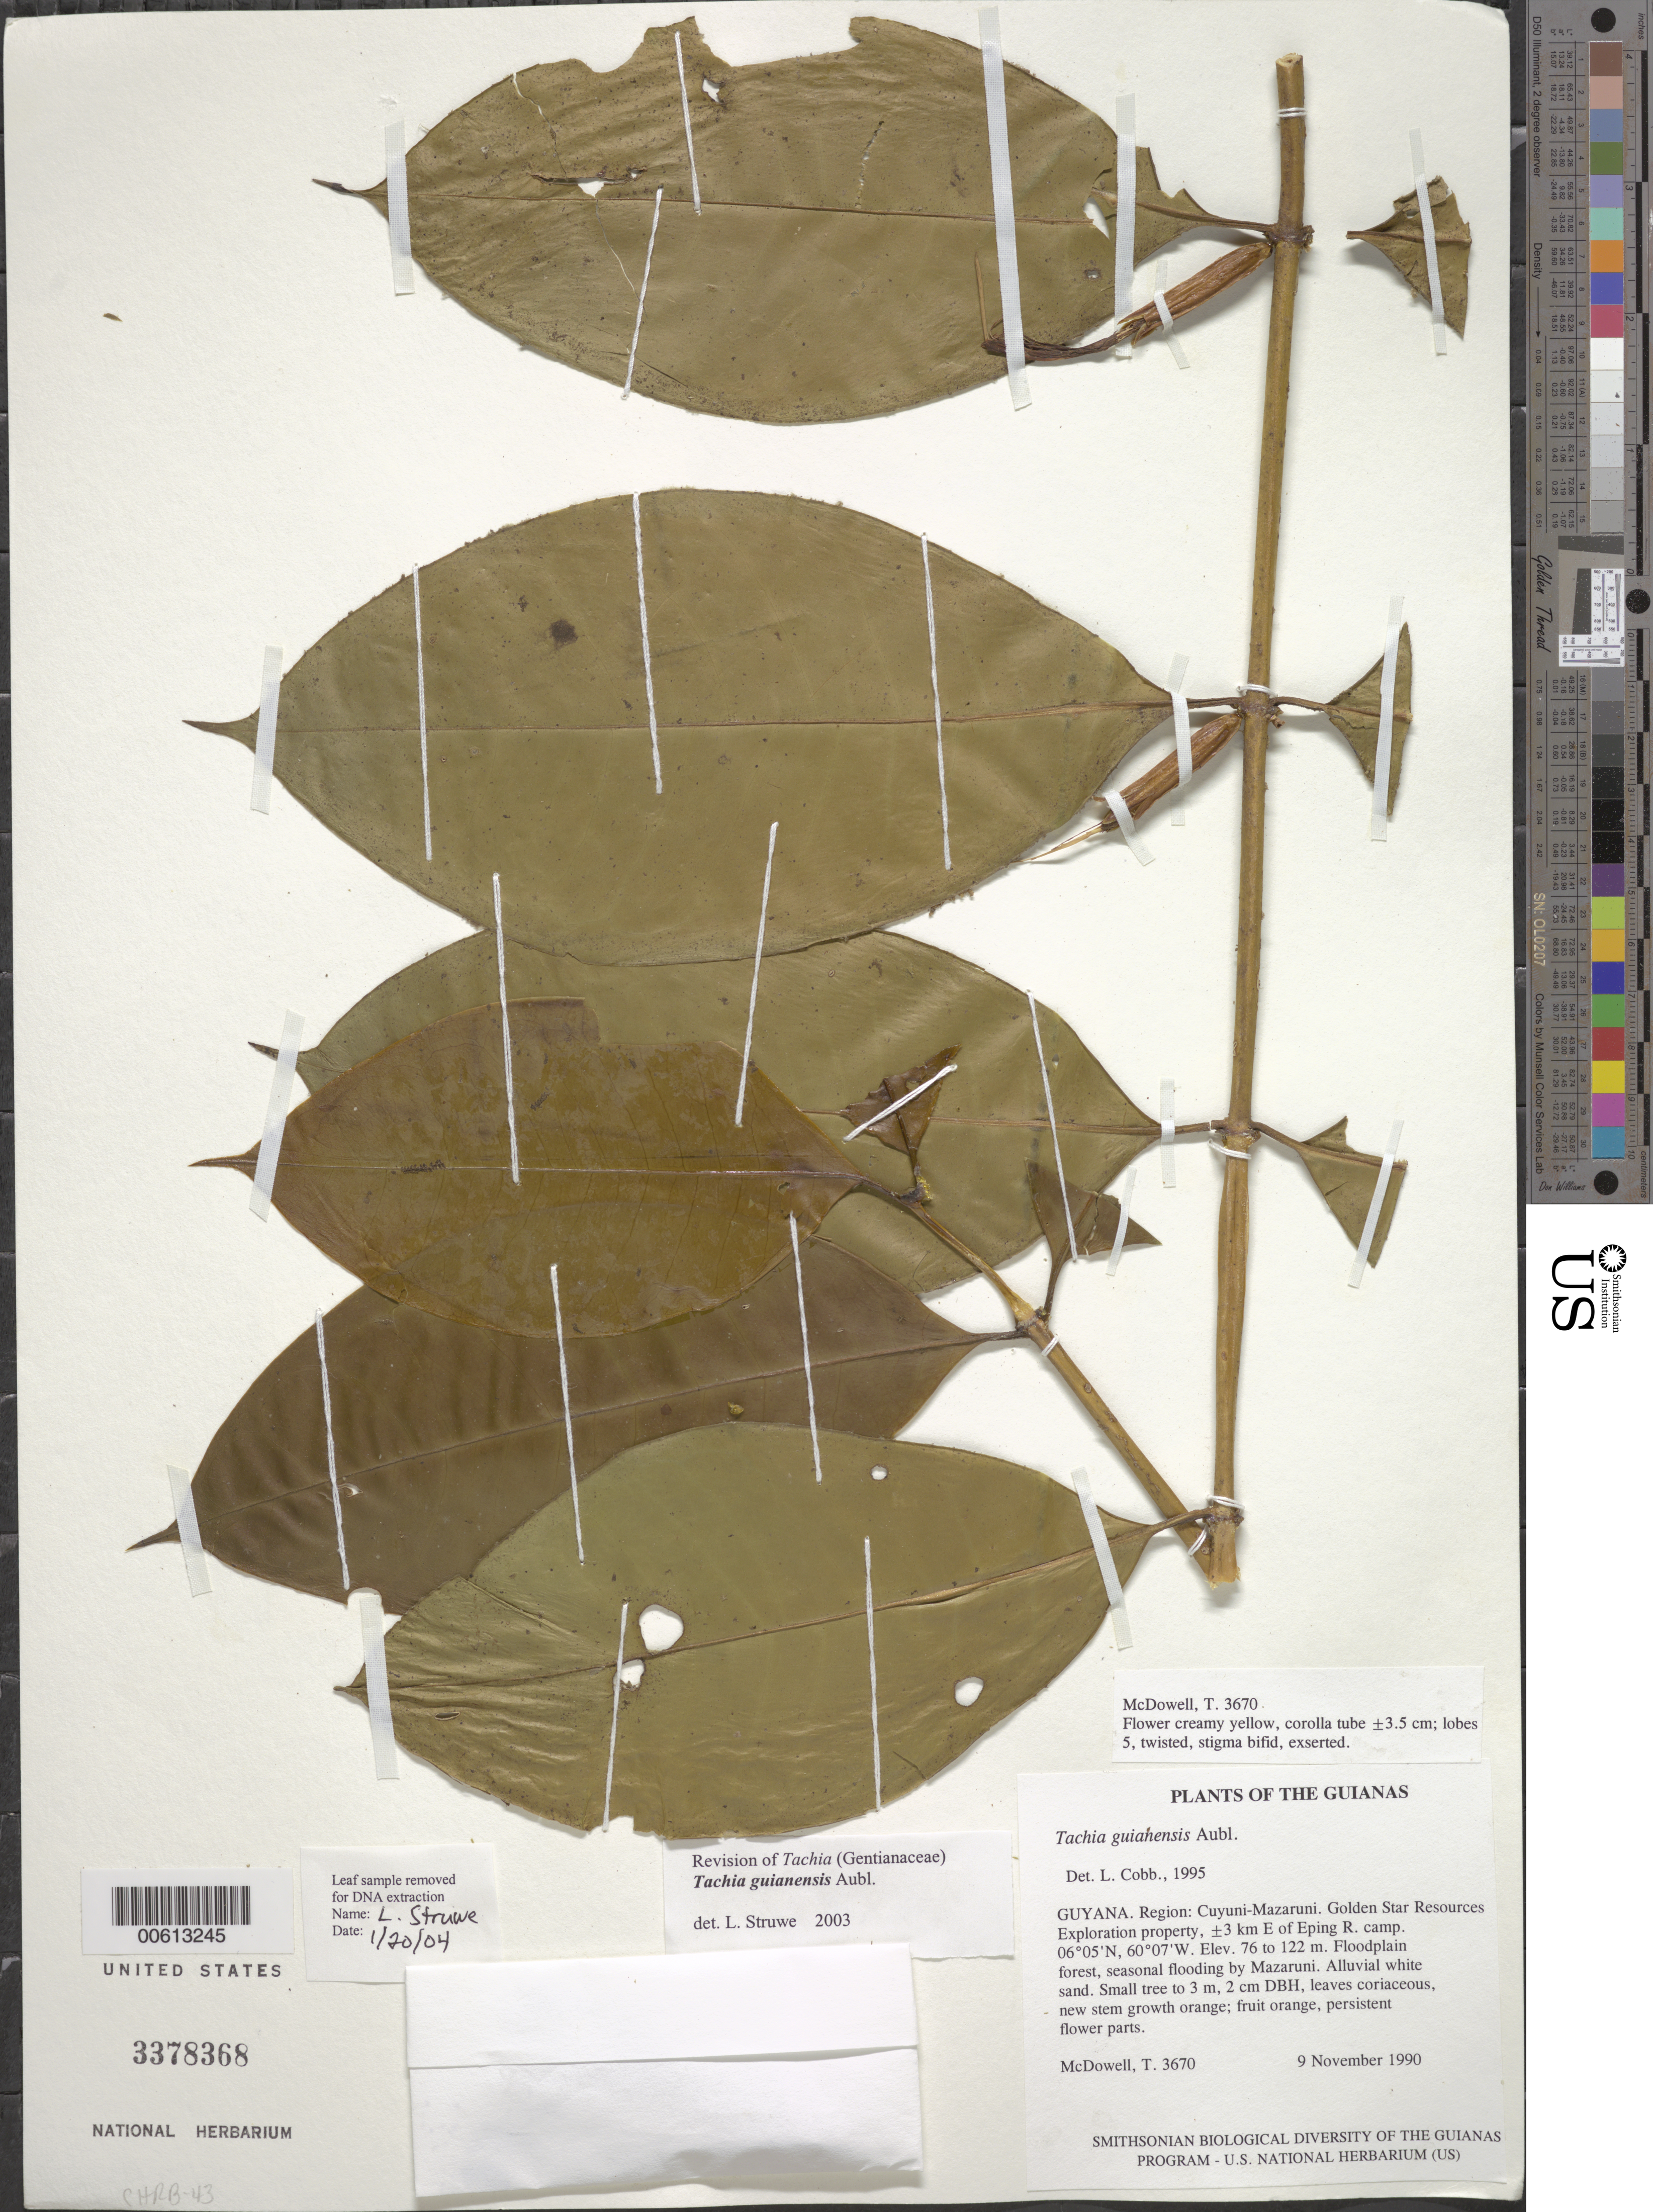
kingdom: Plantae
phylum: Tracheophyta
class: Magnoliopsida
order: Gentianales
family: Gentianaceae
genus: Tachia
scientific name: Tachia guianensis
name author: Aubl.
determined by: Struwe, L.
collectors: T. McDowell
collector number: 3670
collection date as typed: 9 November 1990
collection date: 1990-11-09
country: Guyana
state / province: Cuyuni-Mazaruni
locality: Golden Star Resources Exploration property, ±3 km E of Eping R. camp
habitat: Floodplain forest, seasonal flooding by Mazaruni River. Alluvial white sand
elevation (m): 76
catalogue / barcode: US 3378368